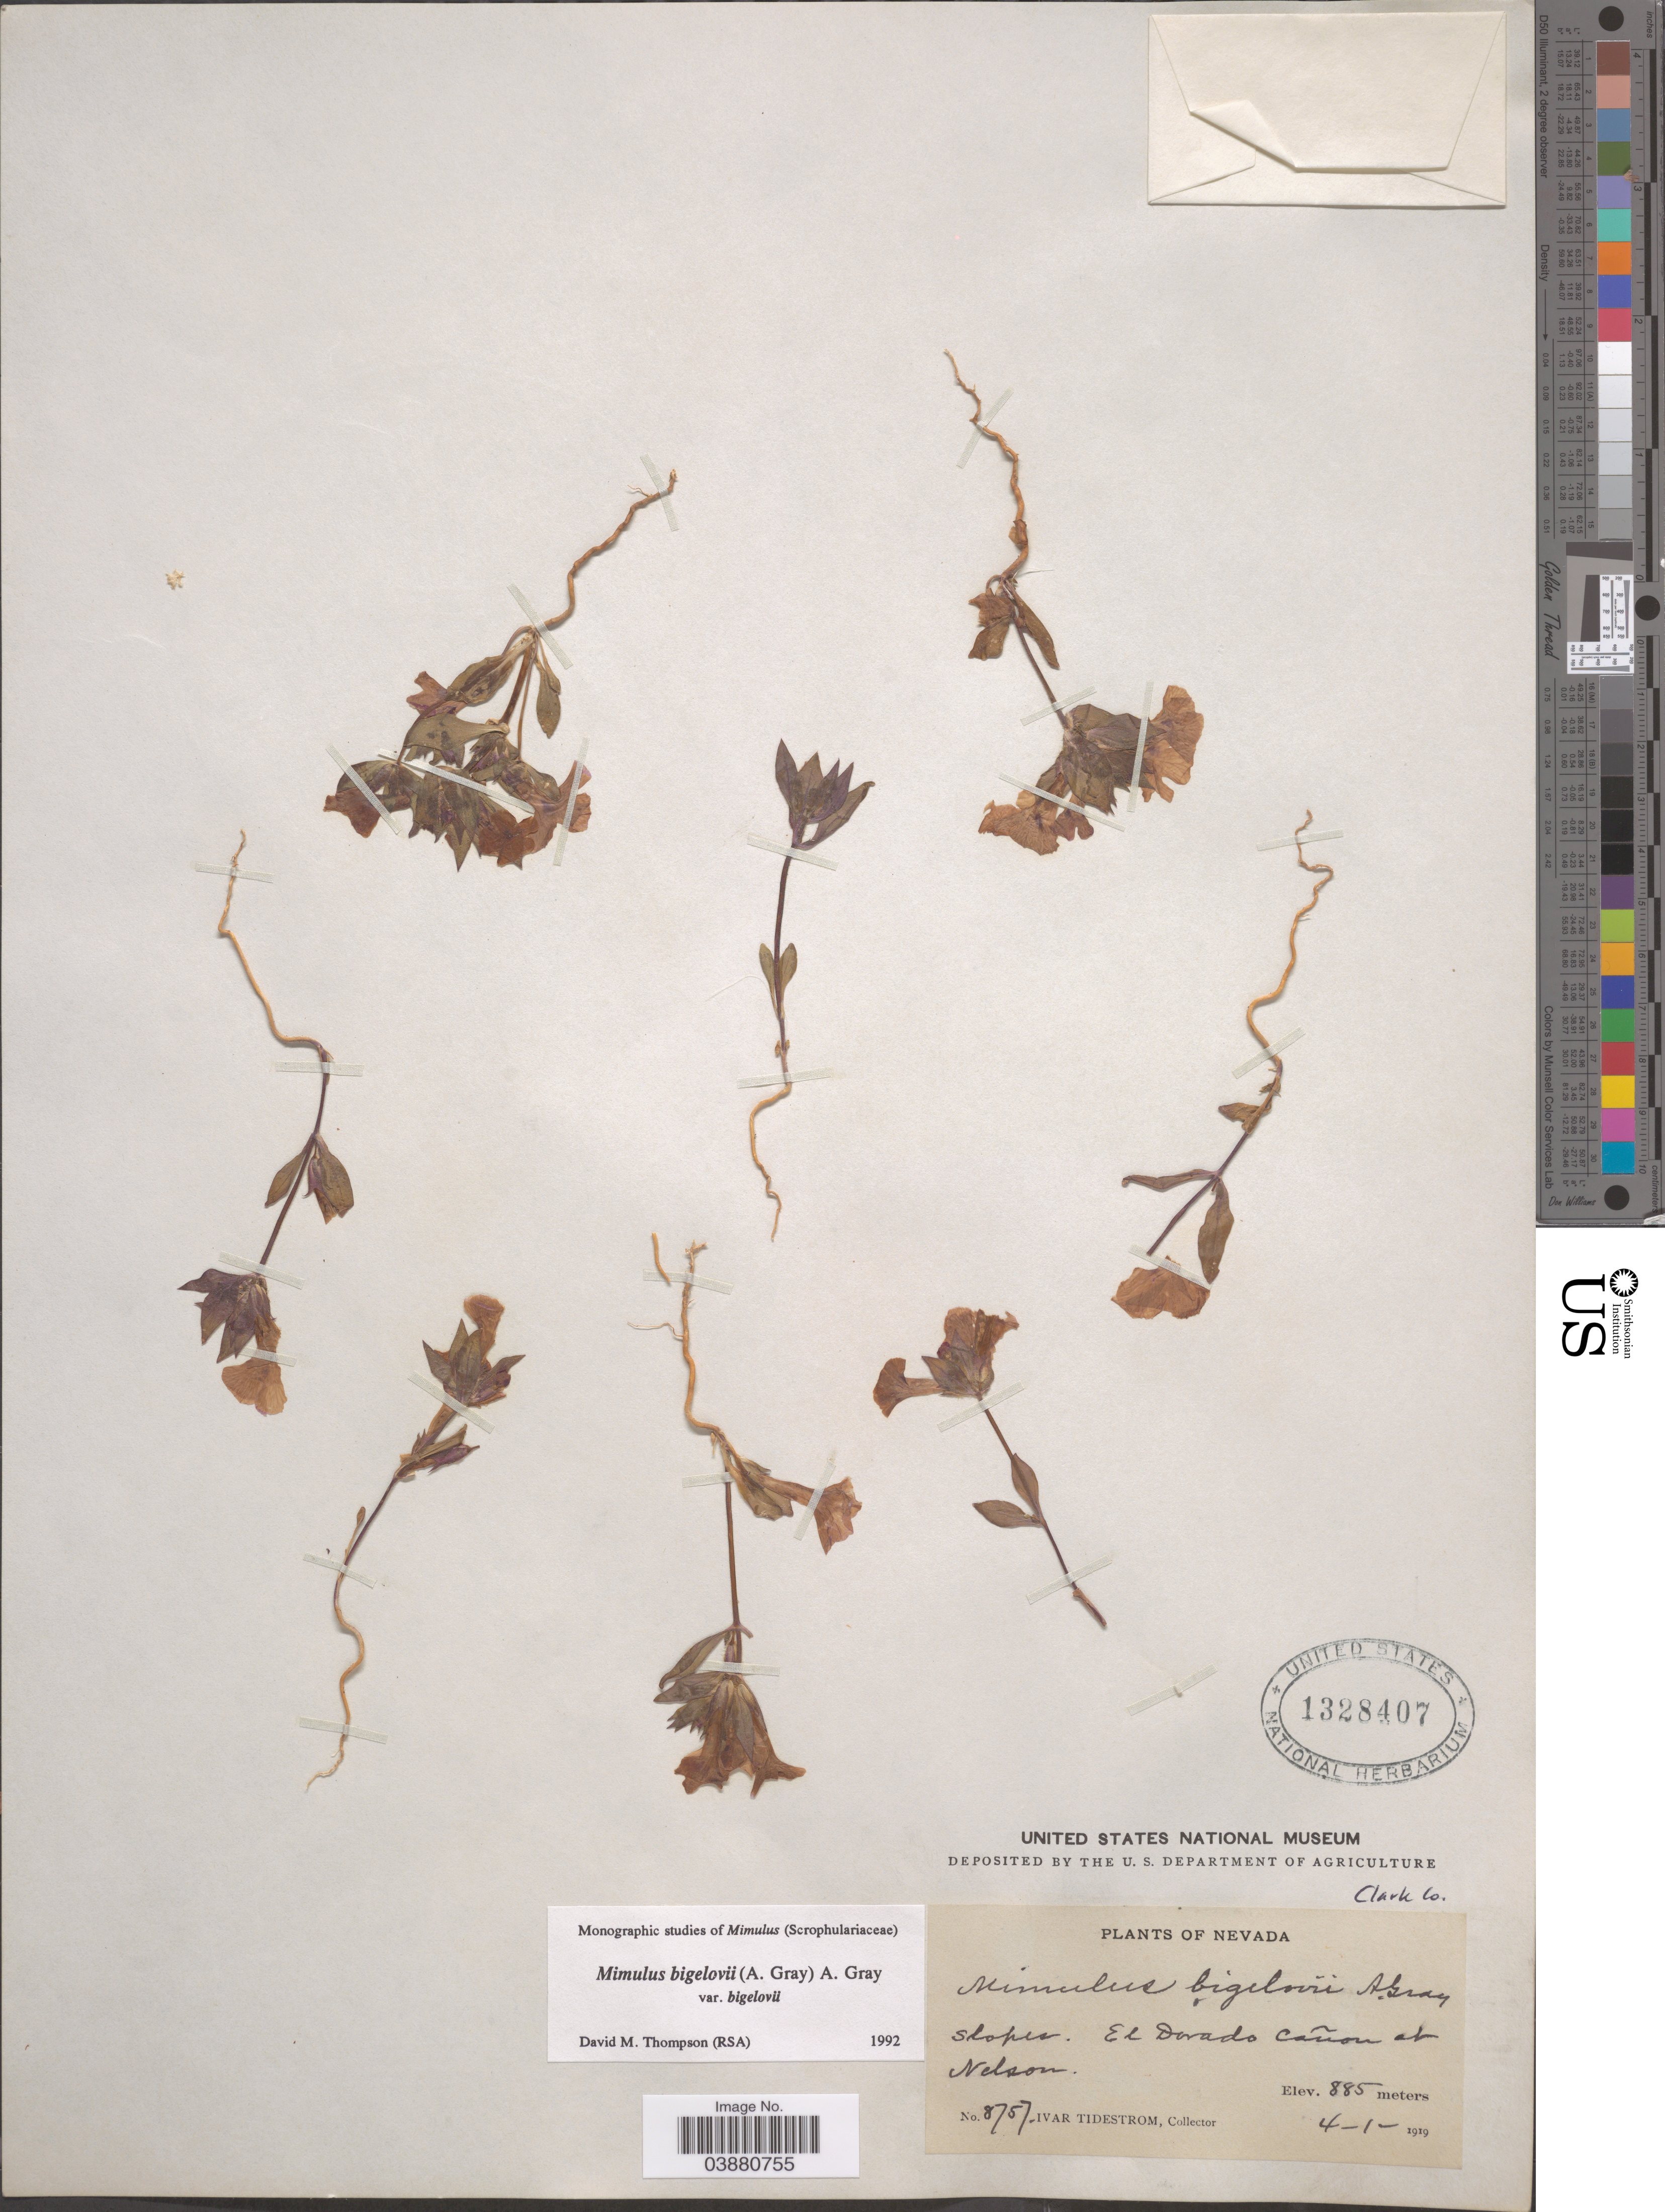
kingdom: Plantae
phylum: Tracheophyta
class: Magnoliopsida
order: Lamiales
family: Phrymaceae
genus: Mimulus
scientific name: Mimulus bigelovii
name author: (A. Gray) G.L. Nesom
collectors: I. F. Tidestrom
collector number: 8757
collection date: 1919-04-01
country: United States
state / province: Nevada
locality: Slopes. El Dorado Cañon at Nelson.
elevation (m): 885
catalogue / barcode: US 1328407